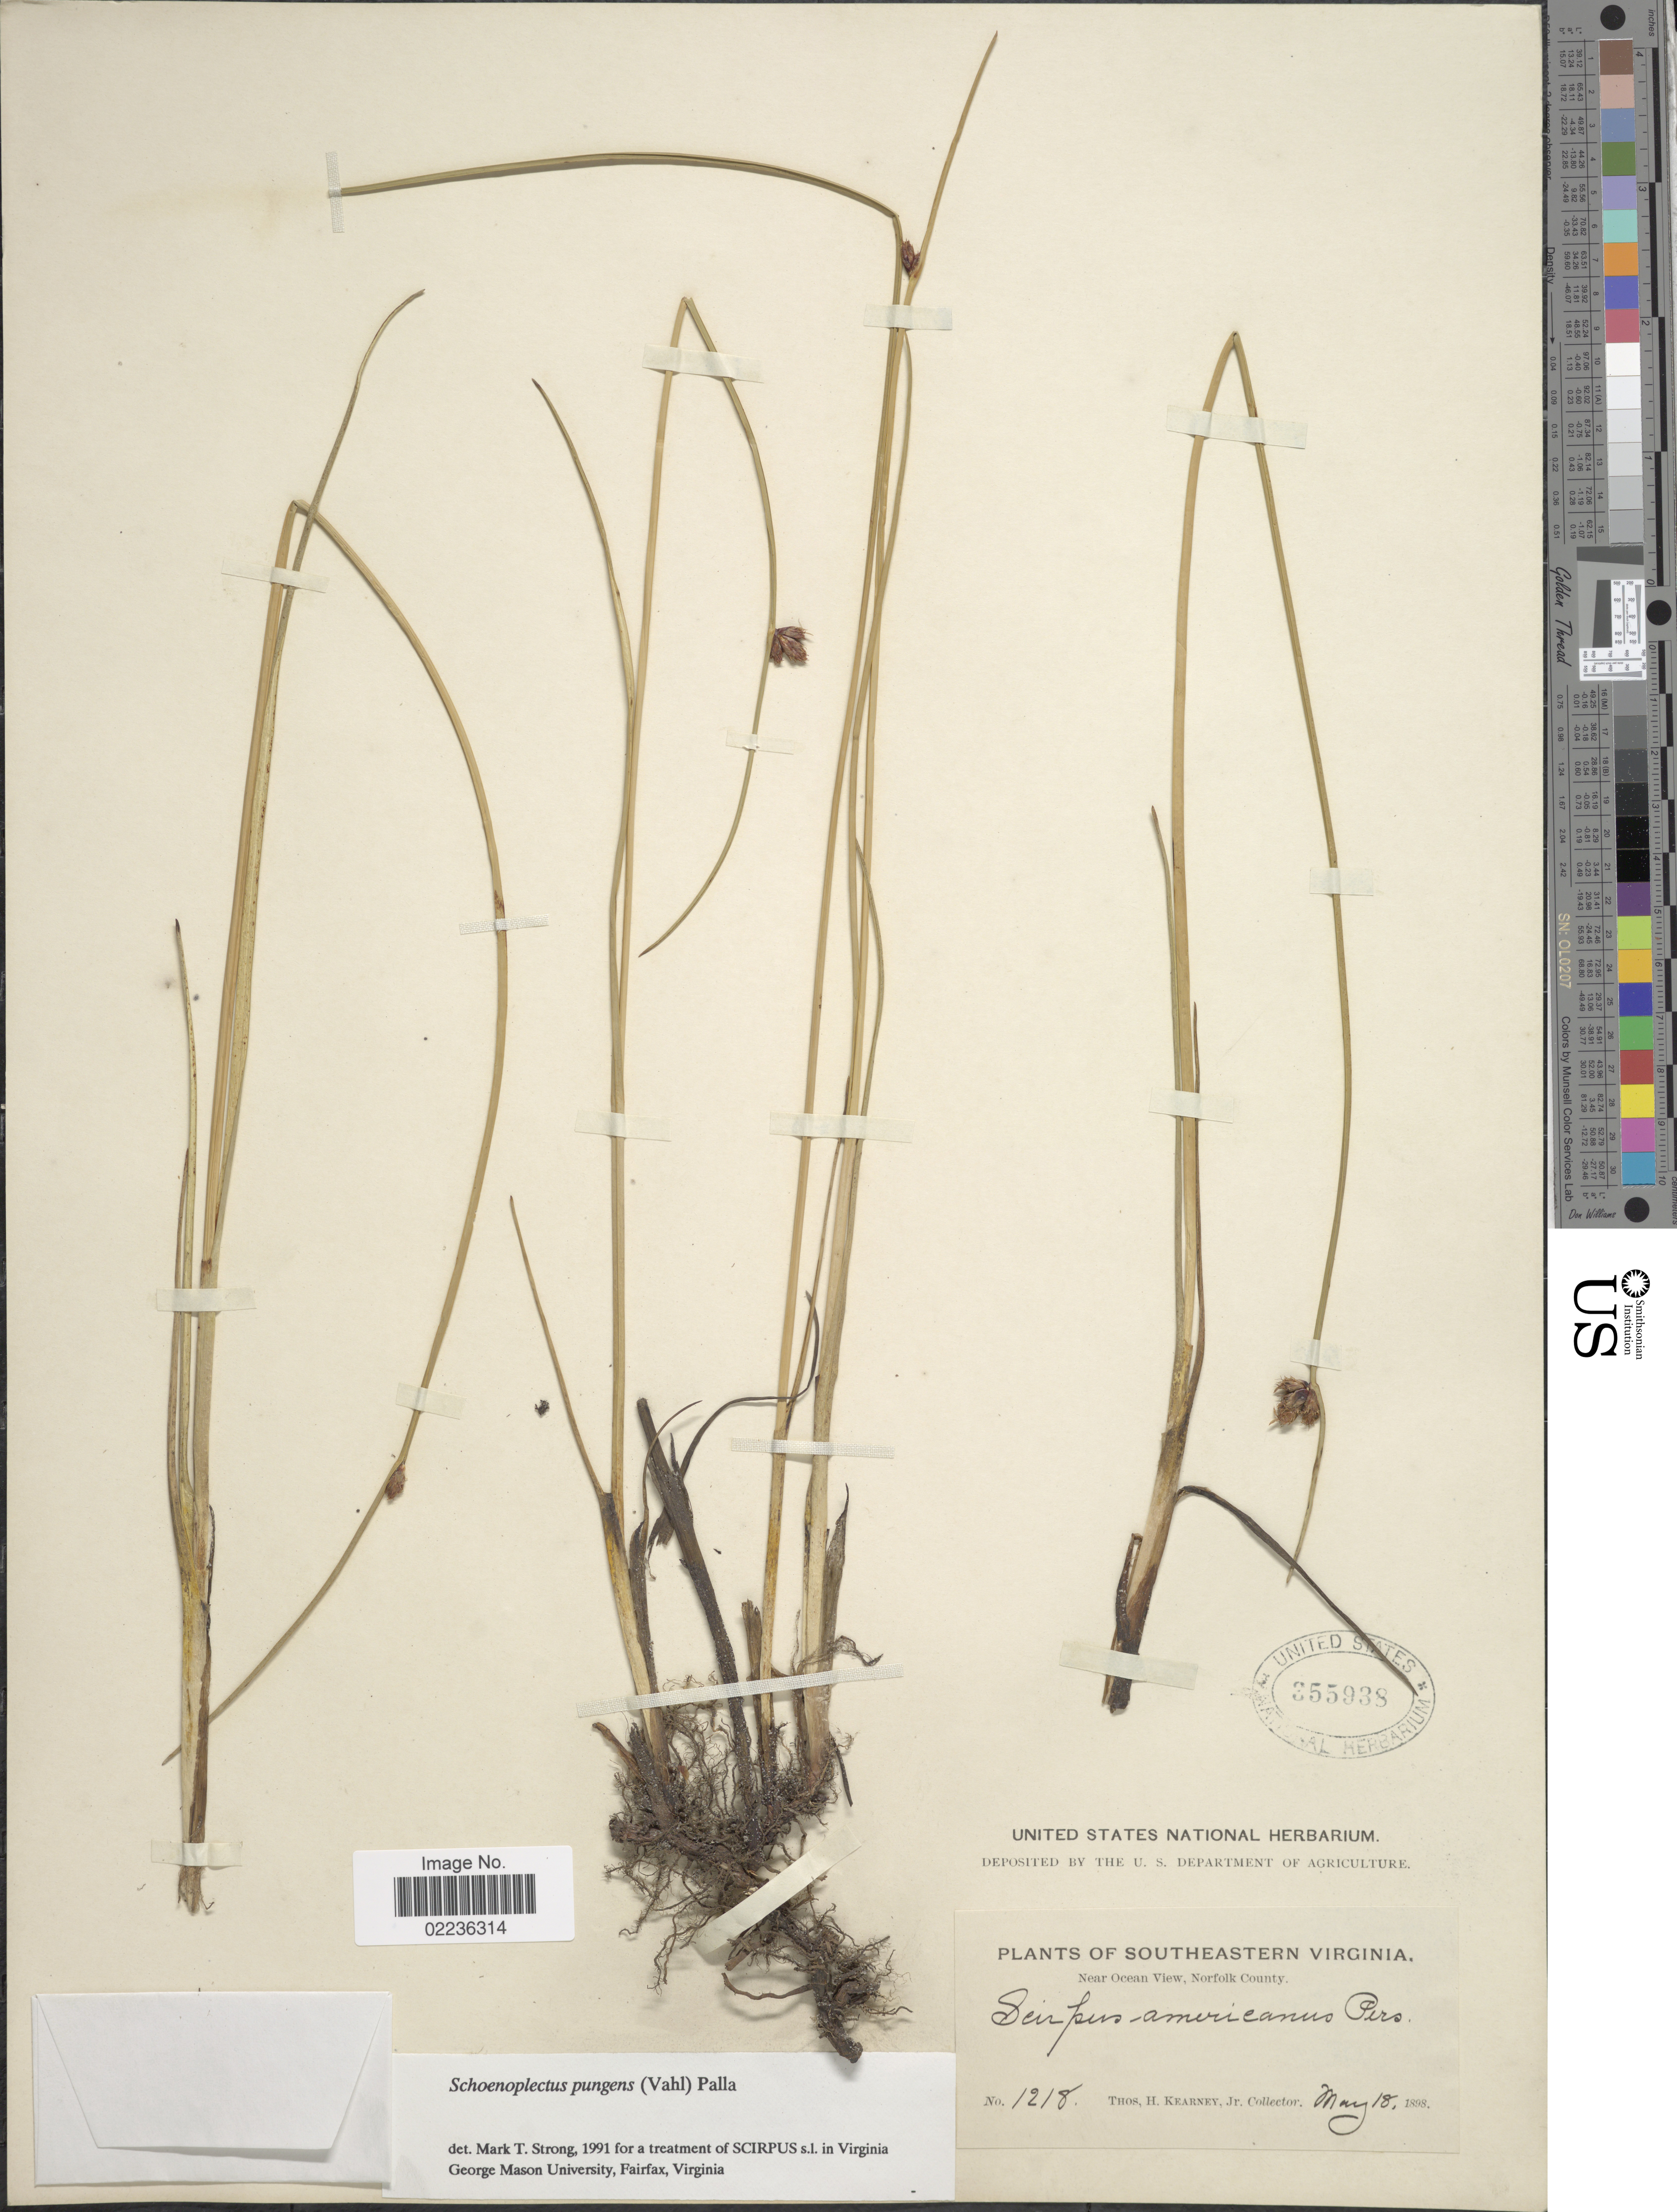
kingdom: Plantae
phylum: Tracheophyta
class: Liliopsida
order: Poales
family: Cyperaceae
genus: Schoenoplectus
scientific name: Schoenoplectus pungens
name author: (Vahl) Palla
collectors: T. H. Kearney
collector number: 1218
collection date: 1898-05-18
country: United States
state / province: Virginia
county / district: City of Norfolk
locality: Southeastern Virginia. Near Ocean View, Norfolk County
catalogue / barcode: US 355938